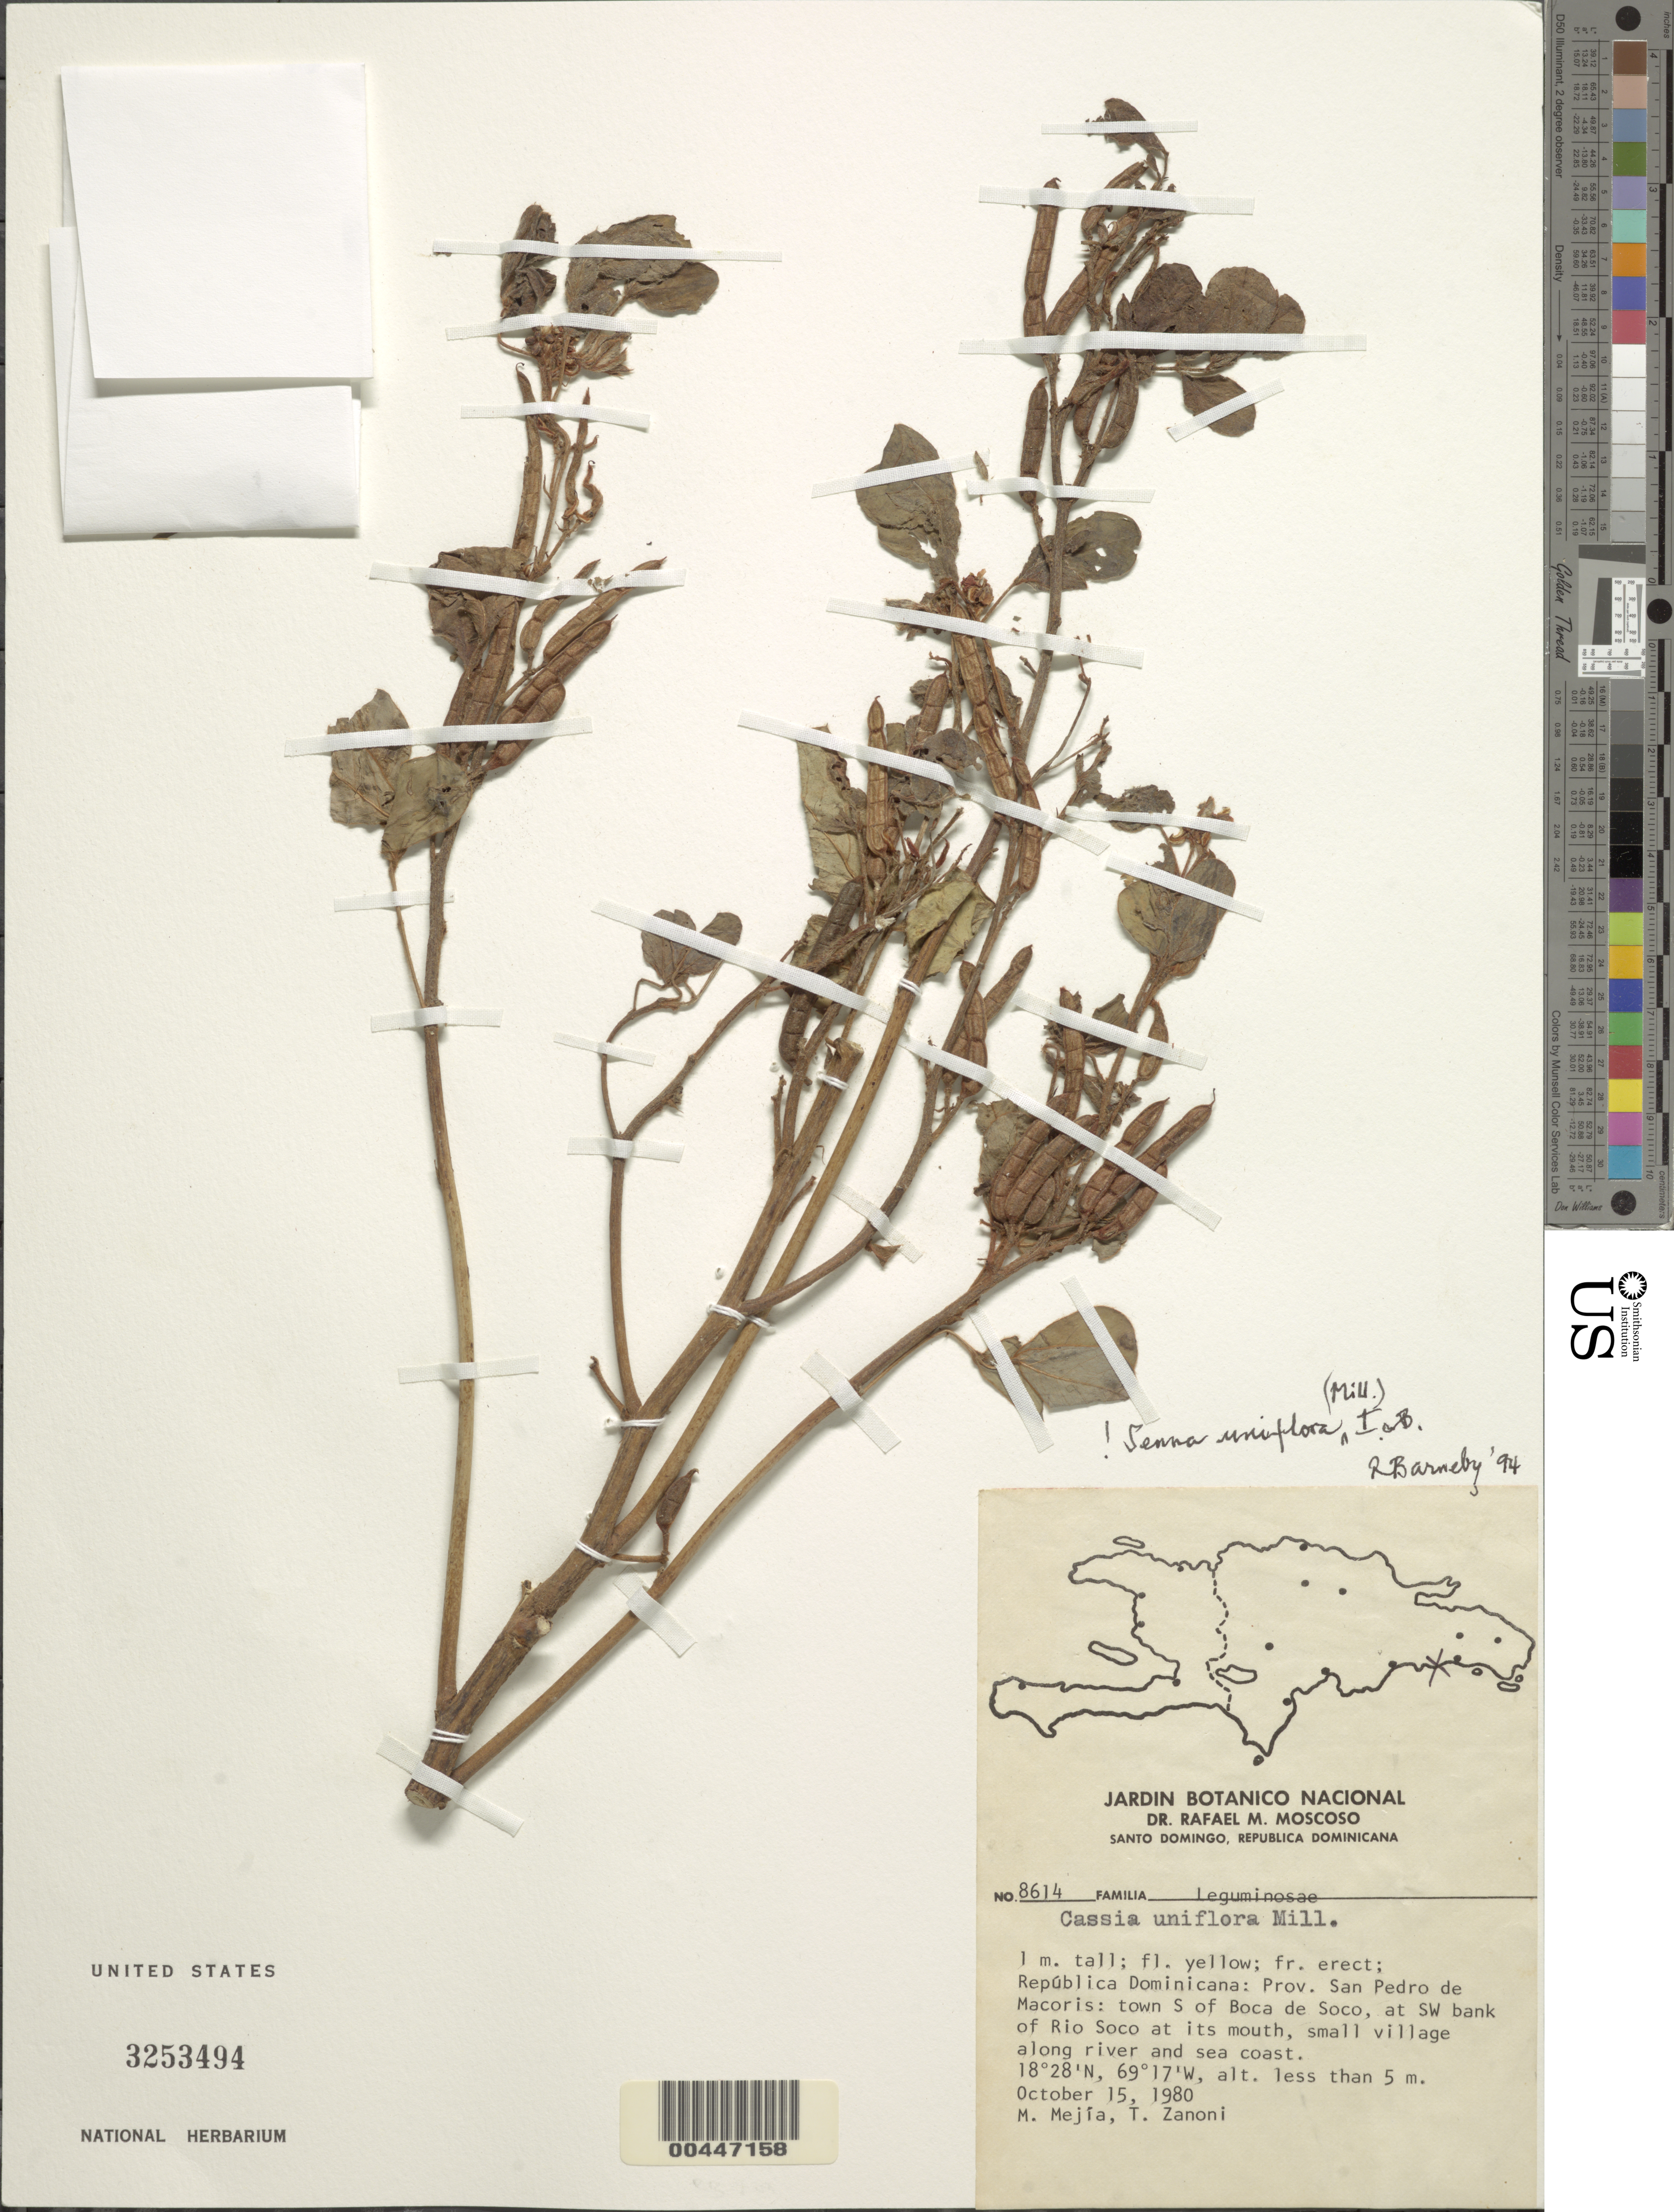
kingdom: Plantae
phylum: Tracheophyta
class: Magnoliopsida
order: Fabales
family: Fabaceae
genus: Senna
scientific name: Senna uniflora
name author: (Mill.) H.S. Irwin & Barneby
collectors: M. Mejia & T. A. Zanoni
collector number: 8614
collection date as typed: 15 Oct 1980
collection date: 1980-10-15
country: Dominican Republic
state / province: San Pedro de Macorís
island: Hispaniola Island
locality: S of boca de socol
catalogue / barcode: US 3253494